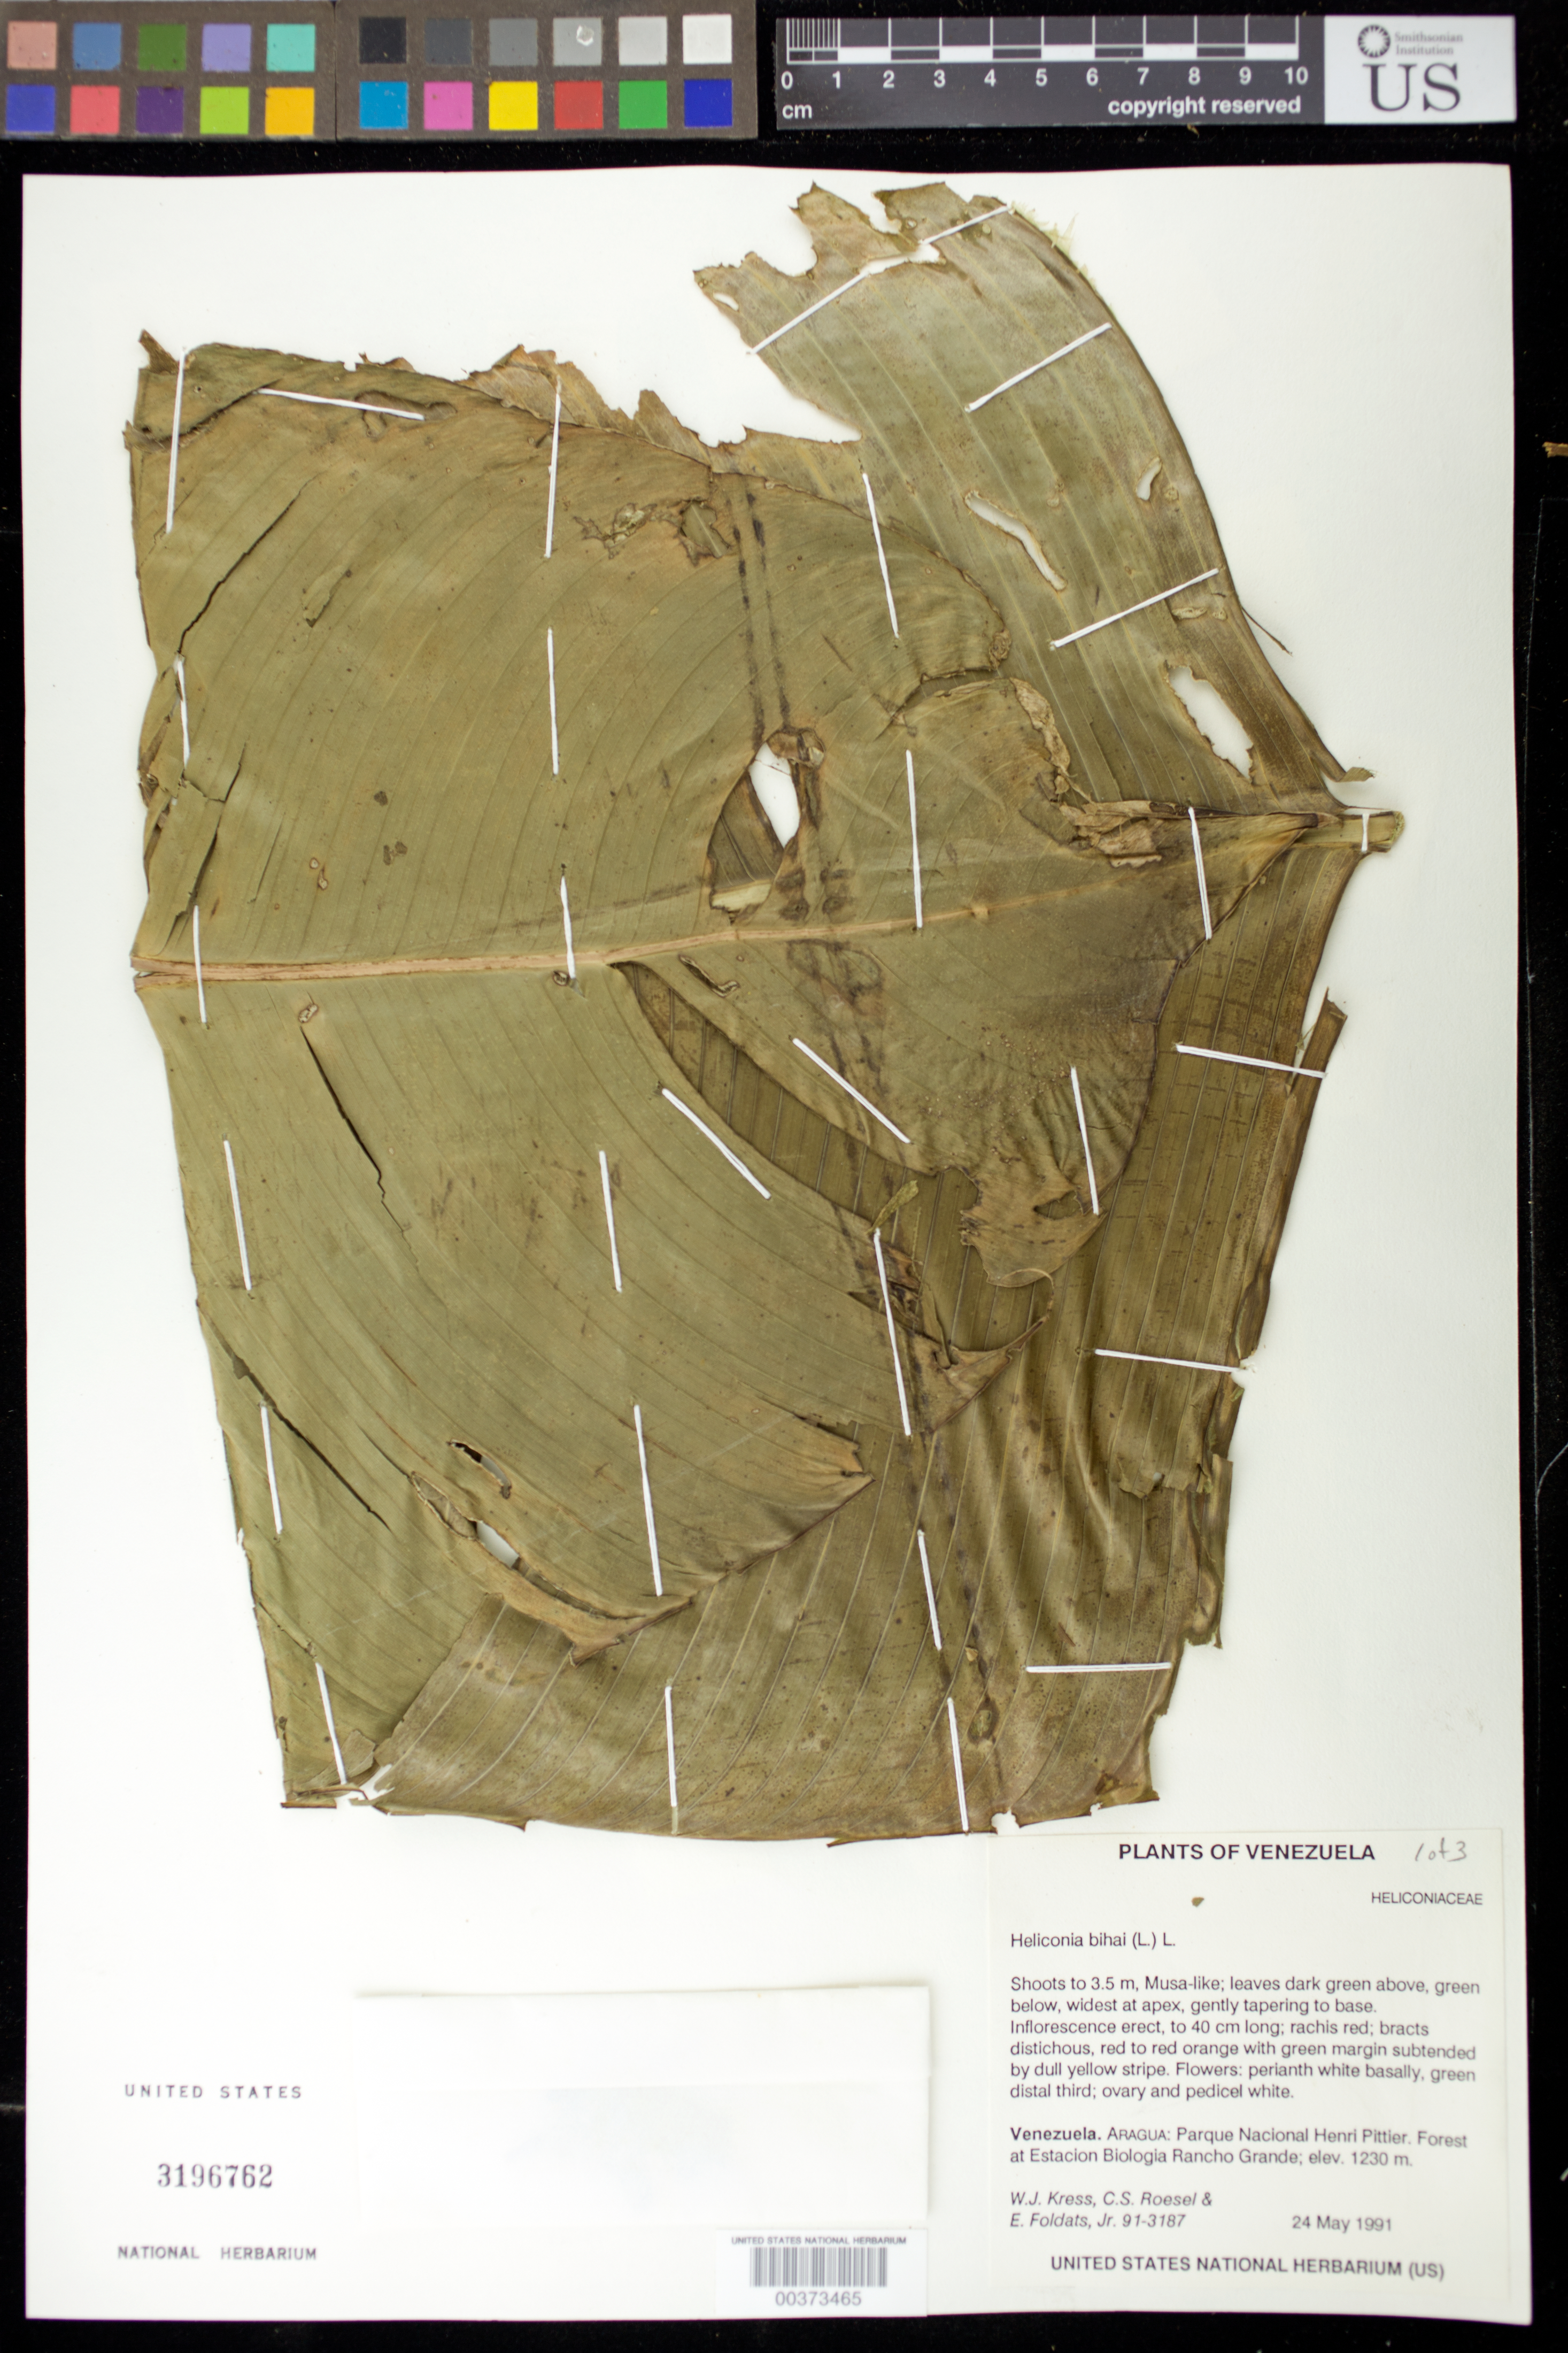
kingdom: Plantae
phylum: Tracheophyta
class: Liliopsida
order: Zingiberales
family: Heliconiaceae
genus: Heliconia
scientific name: Heliconia bihai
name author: (L.) L.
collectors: W. J. Kress, C. S. Roesel & E. Foldats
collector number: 91-3187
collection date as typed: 24 May 1991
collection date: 1991-05-24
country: Venezuela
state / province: Aragua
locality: Parque nacional henri pittier; forest at estacion biologia rancho grande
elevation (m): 1230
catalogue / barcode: US 3196762